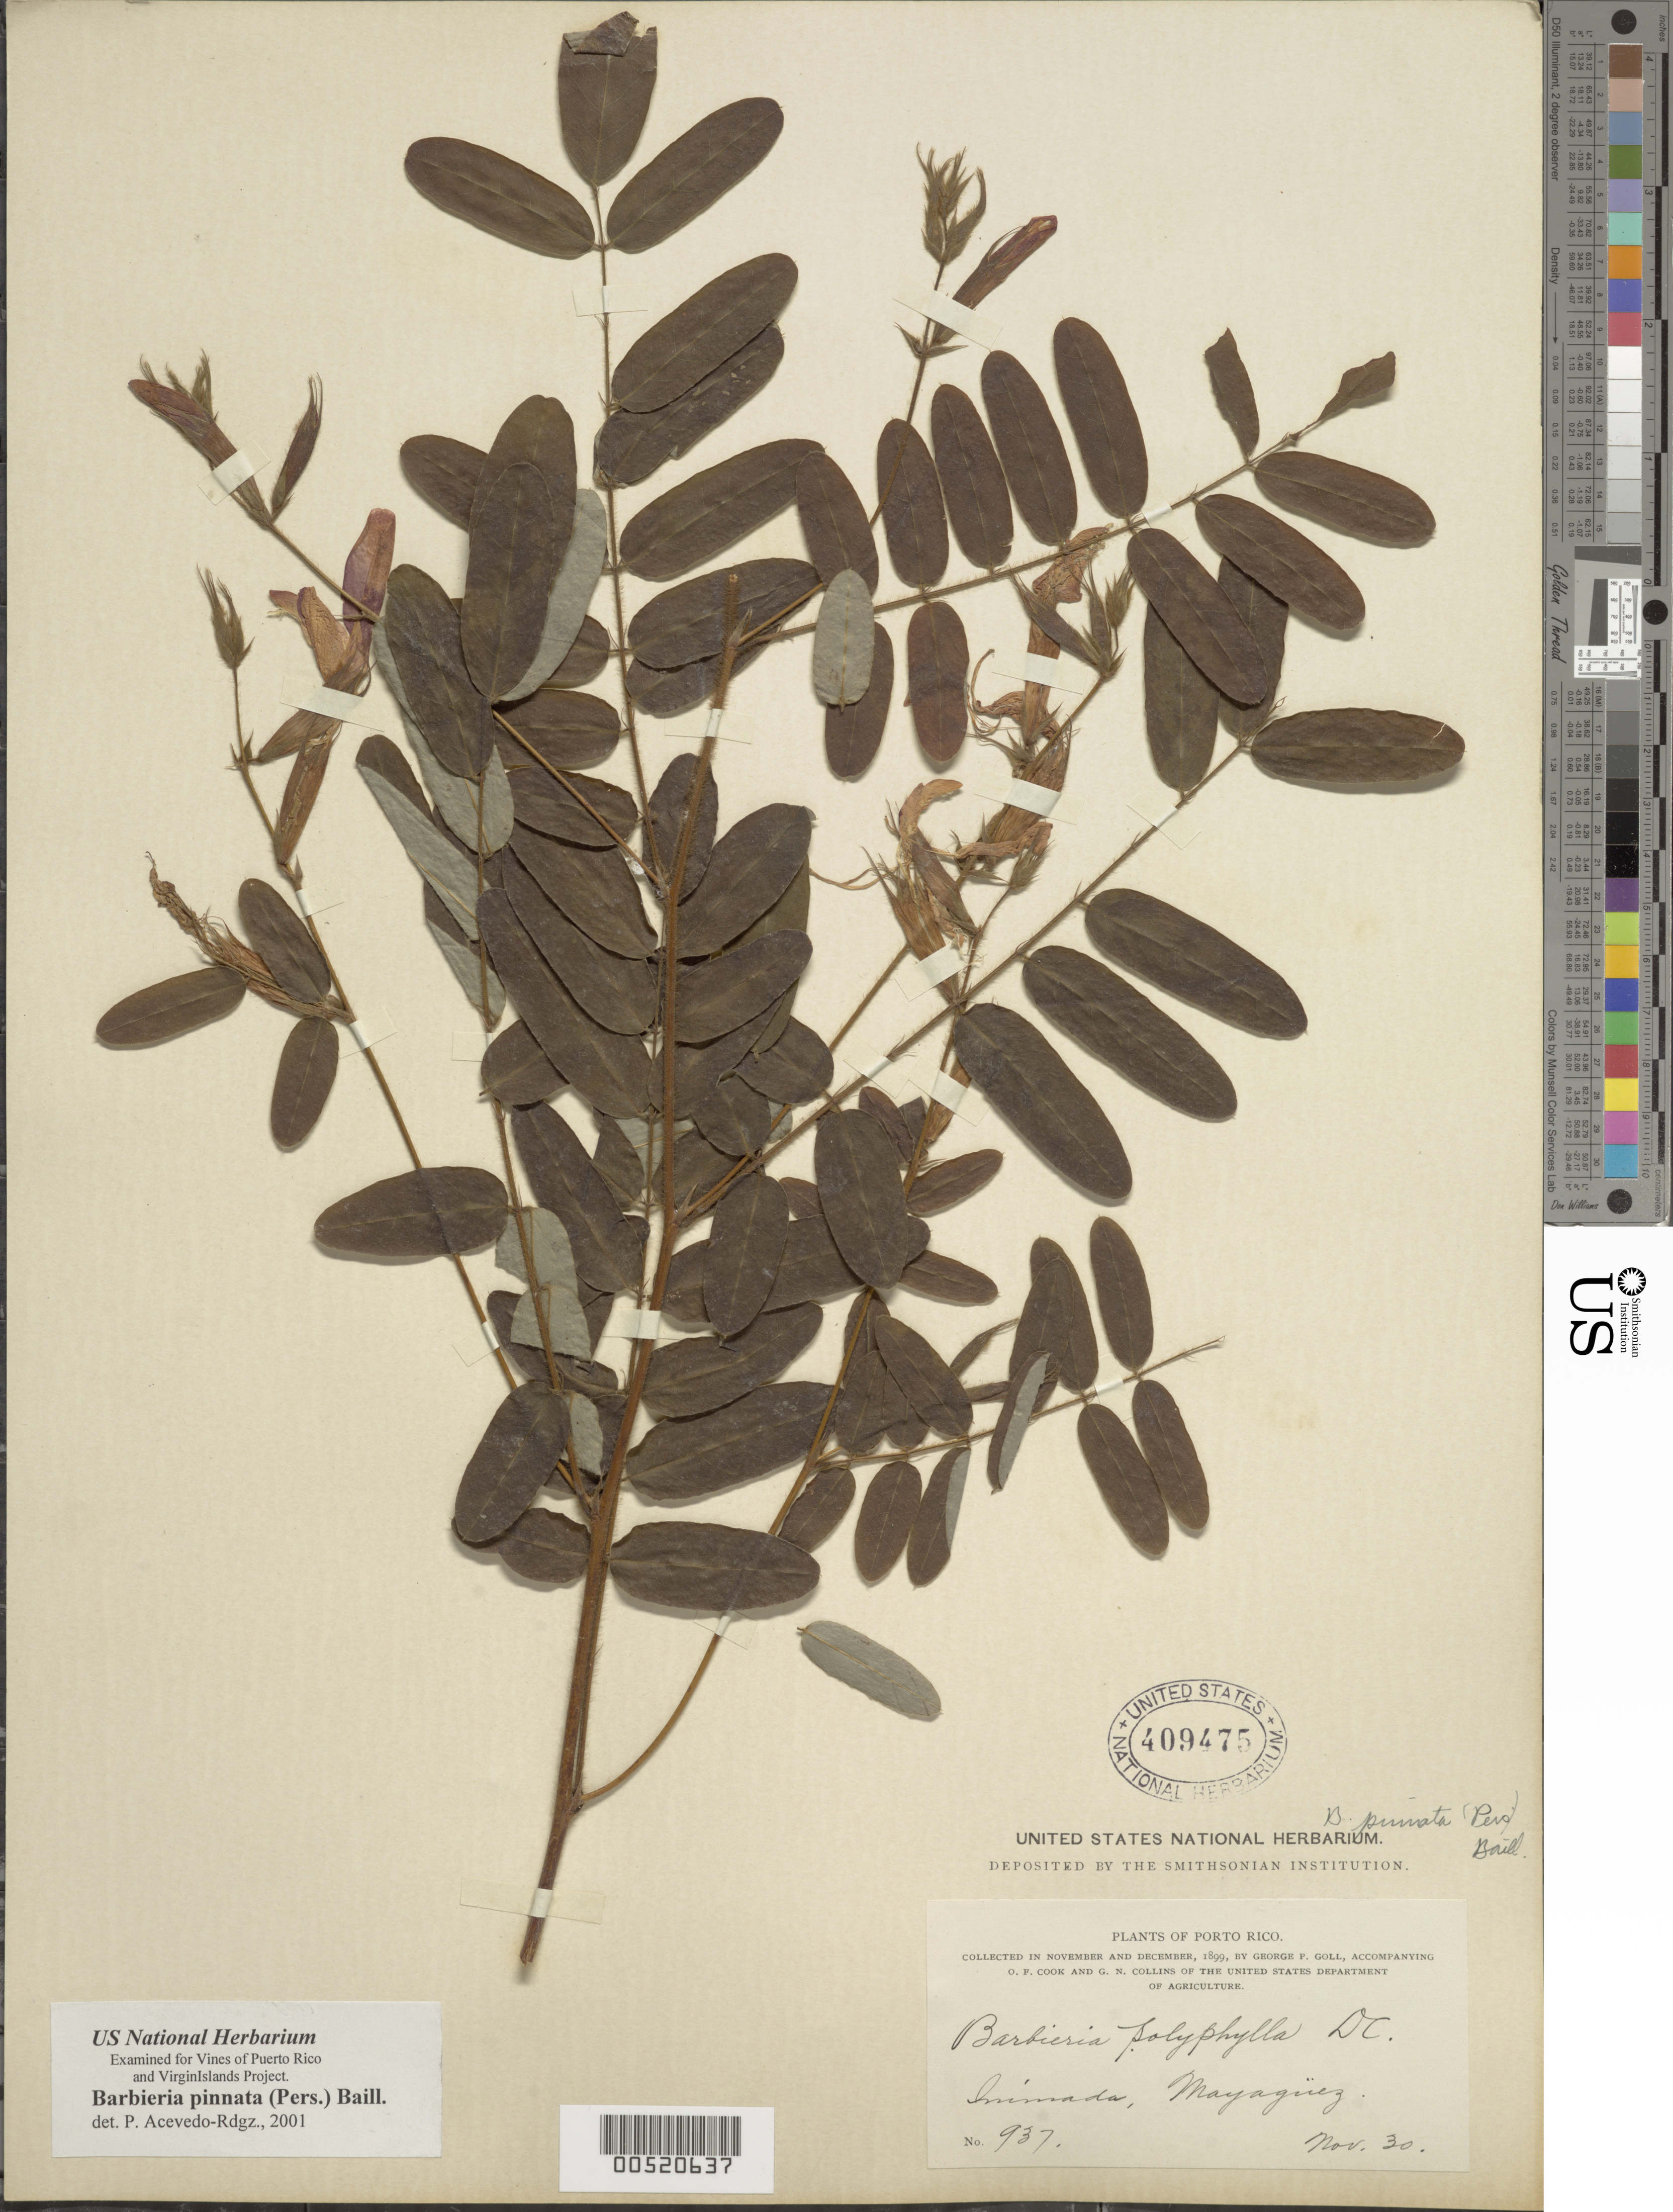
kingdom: Plantae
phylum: Tracheophyta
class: Magnoliopsida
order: Fabales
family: Fabaceae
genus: Barbieria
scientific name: Barbieria pinnata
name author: (Pers.) Baill.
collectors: G. Goll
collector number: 937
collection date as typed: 30 Nov 1899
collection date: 1899-11-30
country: Puerto Rico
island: Greater Antilles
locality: Inimada, Mayaguez.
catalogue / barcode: US 409475